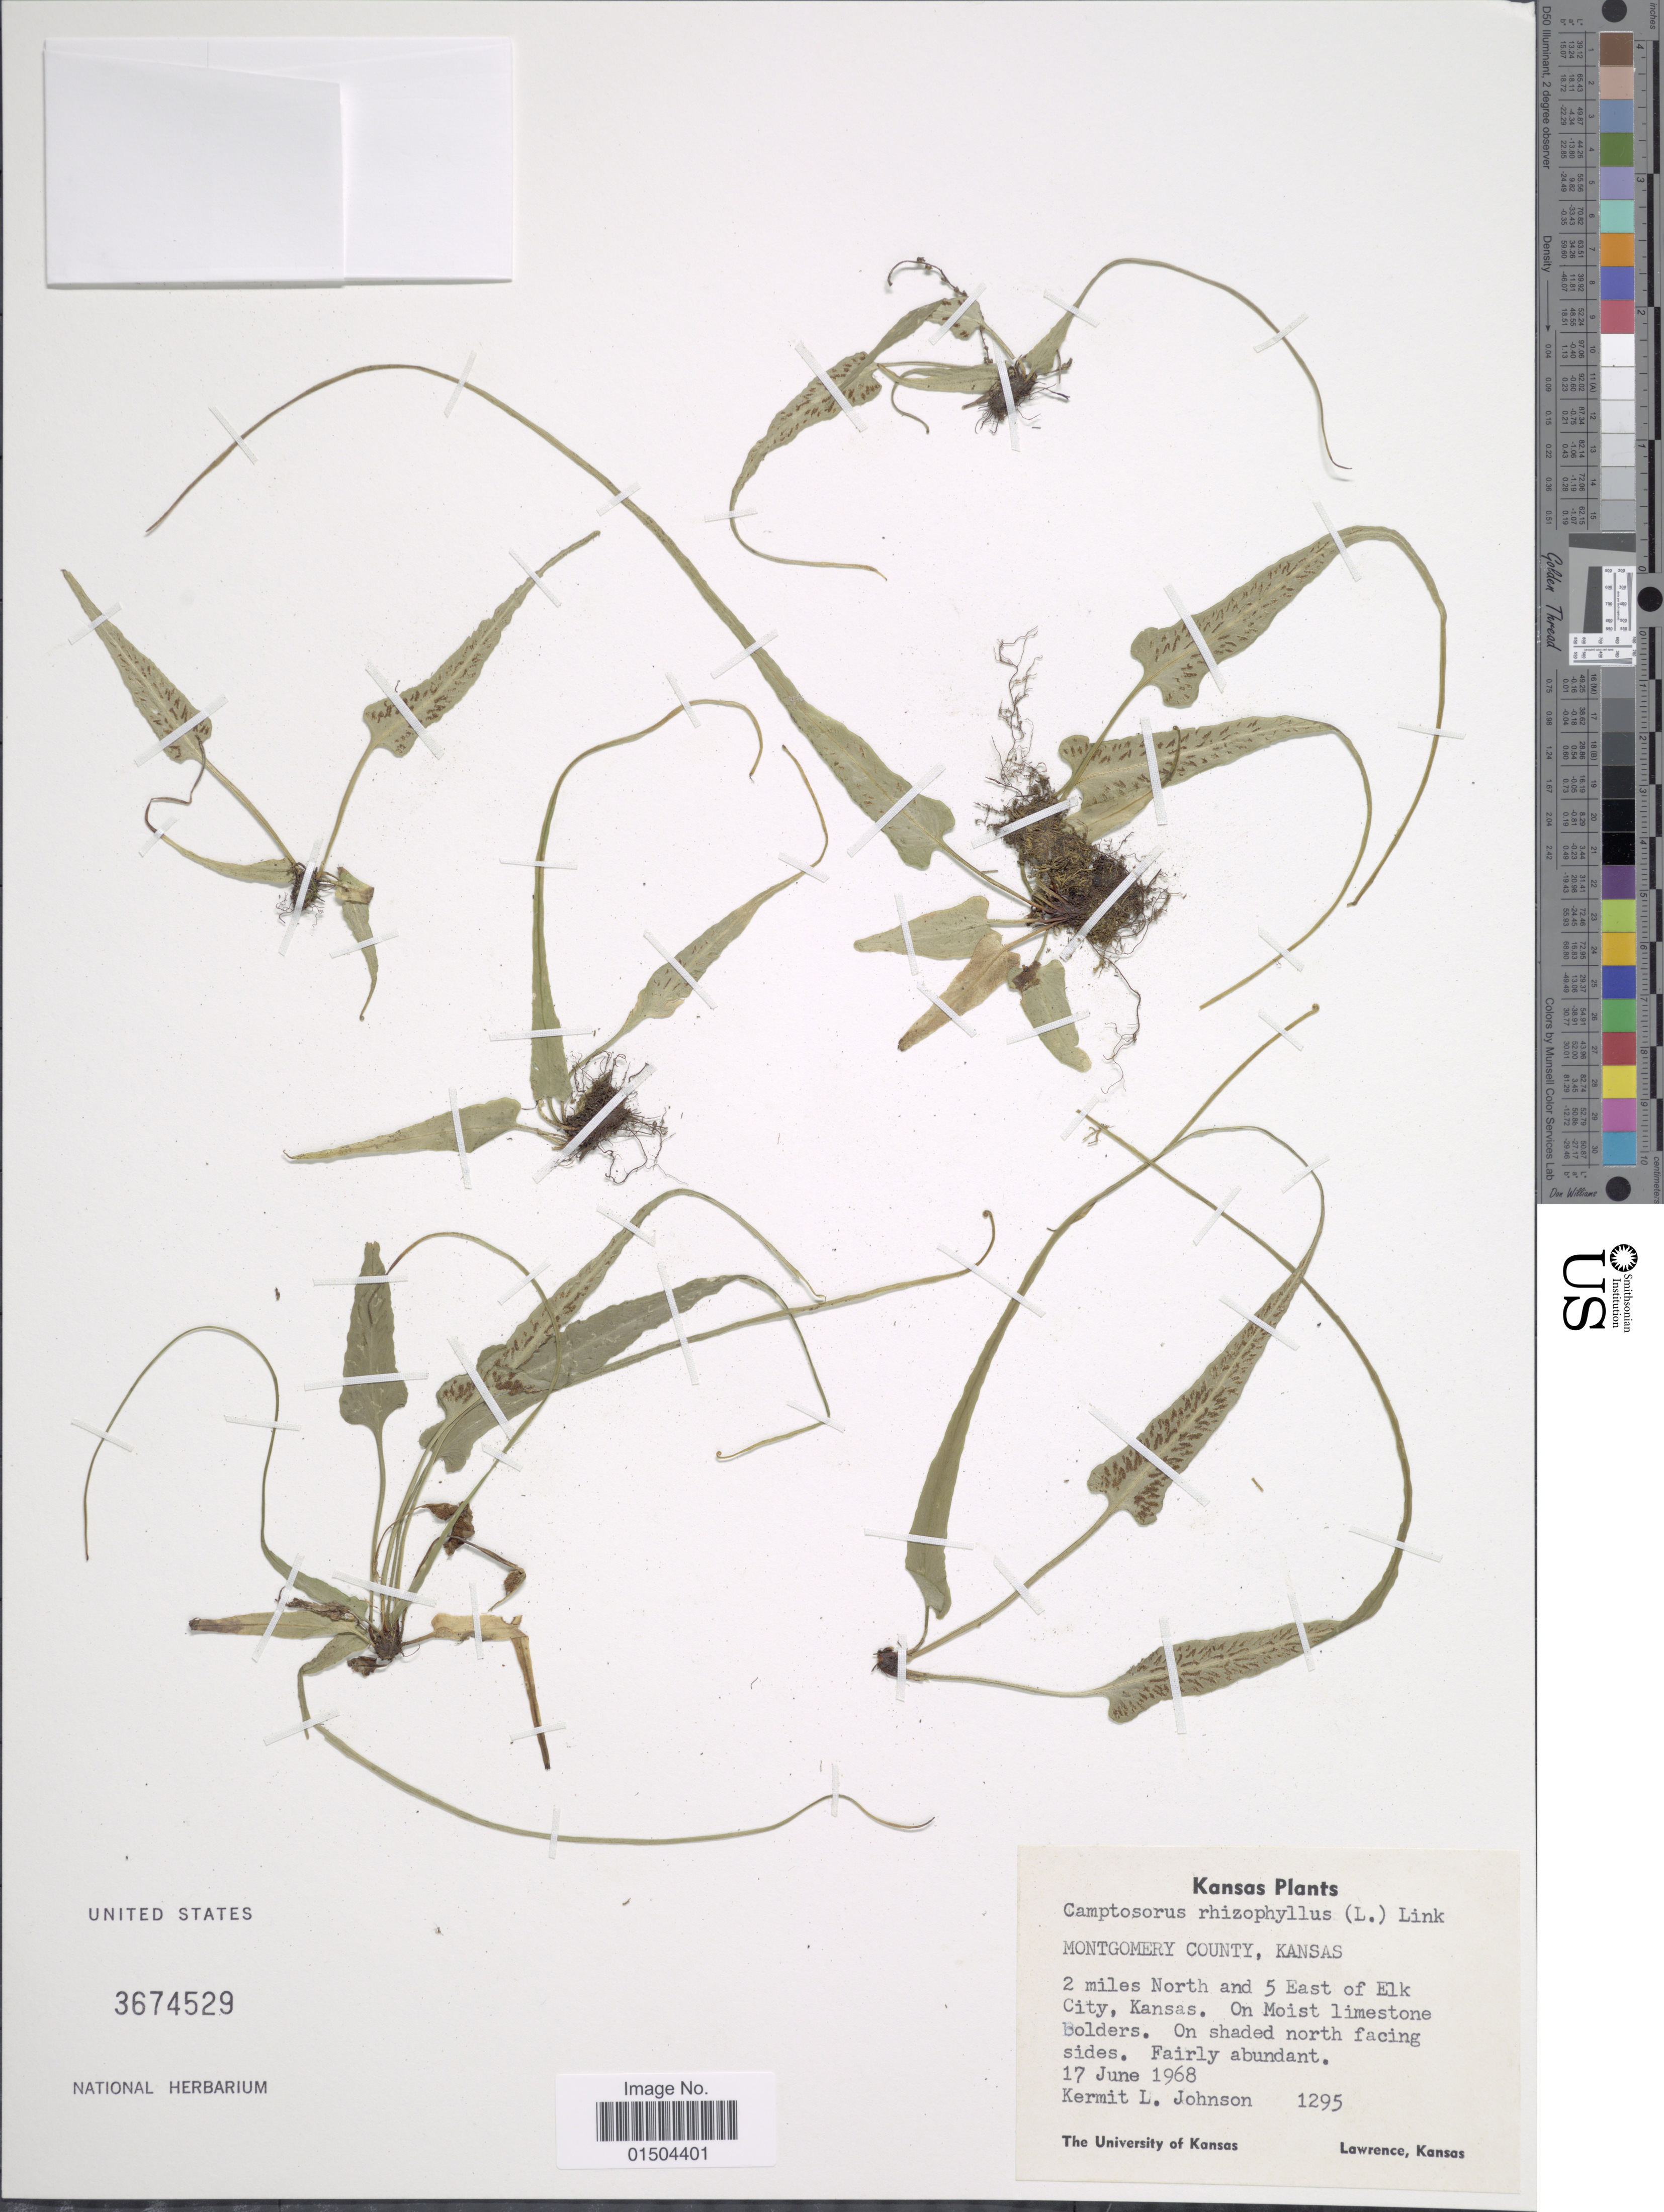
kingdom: Plantae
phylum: Tracheophyta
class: Polypodiopsida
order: Polypodiales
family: Aspleniaceae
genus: Asplenium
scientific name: Asplenium rhizophyllum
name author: L.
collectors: K. L. Johnson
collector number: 1295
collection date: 1968-06-17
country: United States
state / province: Kansas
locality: Montgomery County. 2 miles North and 5 East of Elk City.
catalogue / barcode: US 3674529